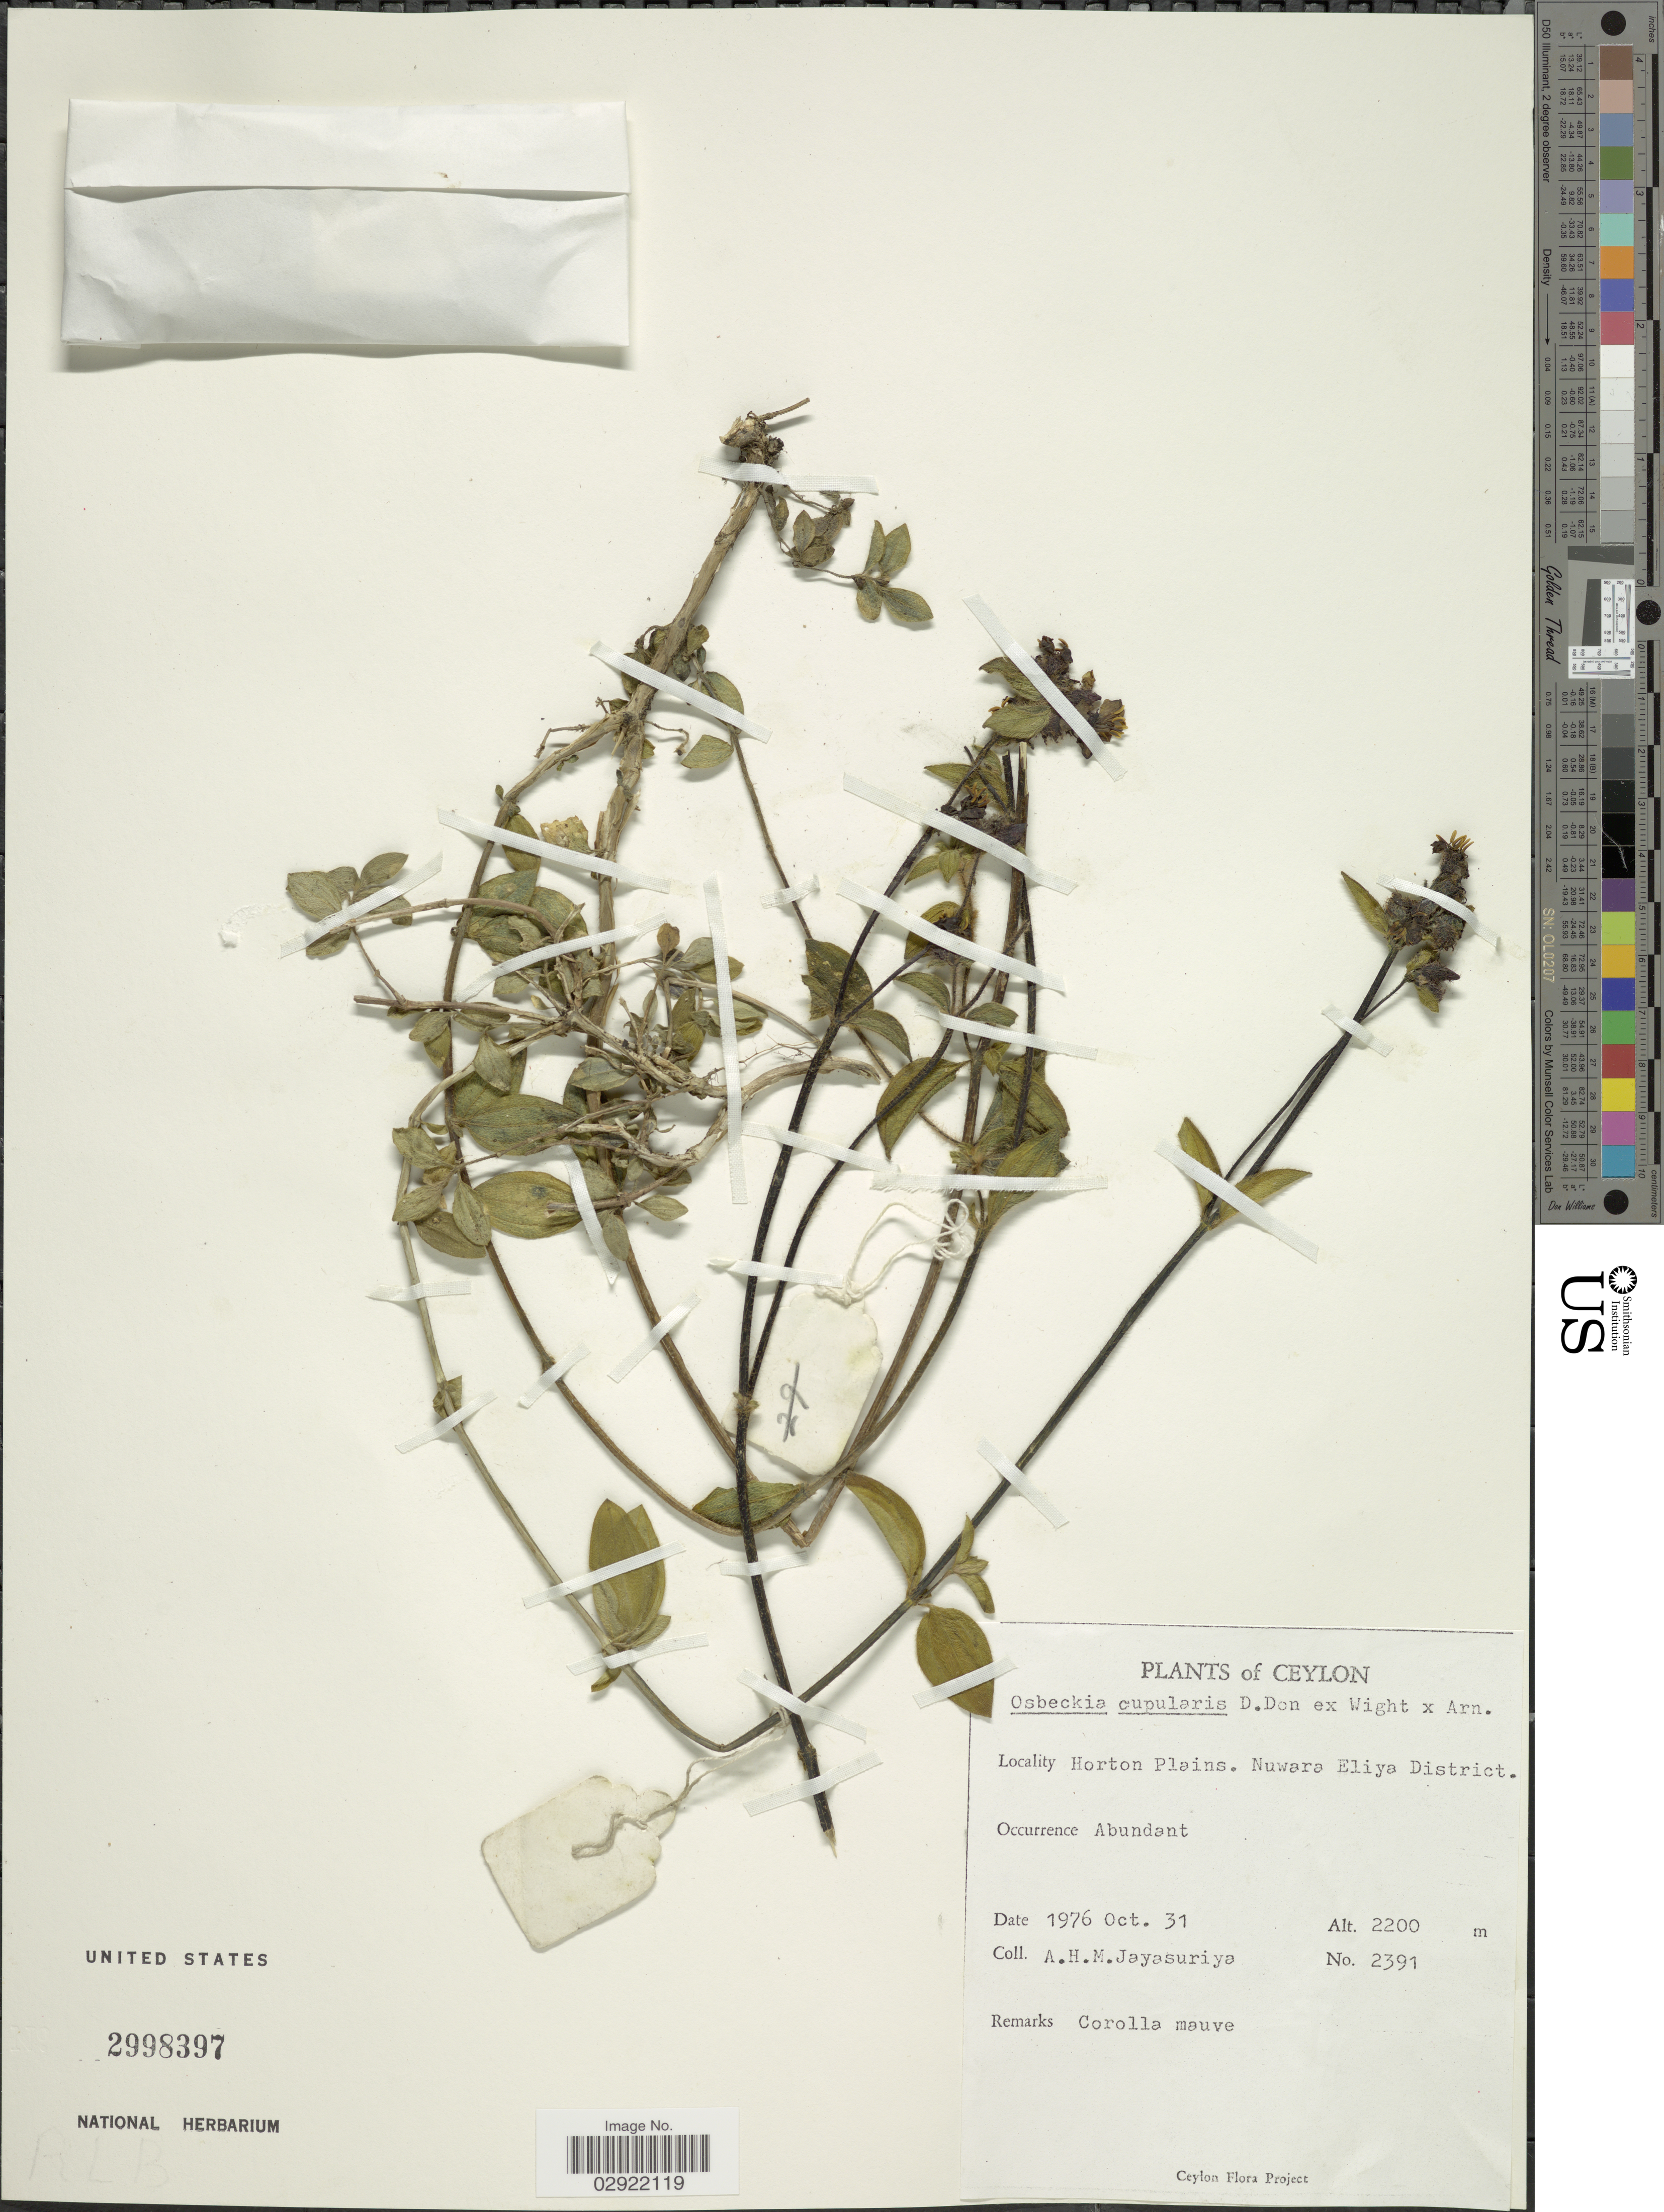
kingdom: Plantae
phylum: Tracheophyta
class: Magnoliopsida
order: Myrtales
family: Melastomataceae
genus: Osbeckia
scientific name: Osbeckia cupularis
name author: D. Don ex Wight & Arn.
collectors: A. Jayasuriya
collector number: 2391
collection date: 1976-10-31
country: Sri Lanka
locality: Ceylon. Horton Plains. Nuwara Eliya District.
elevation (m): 2200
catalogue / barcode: US 2998397